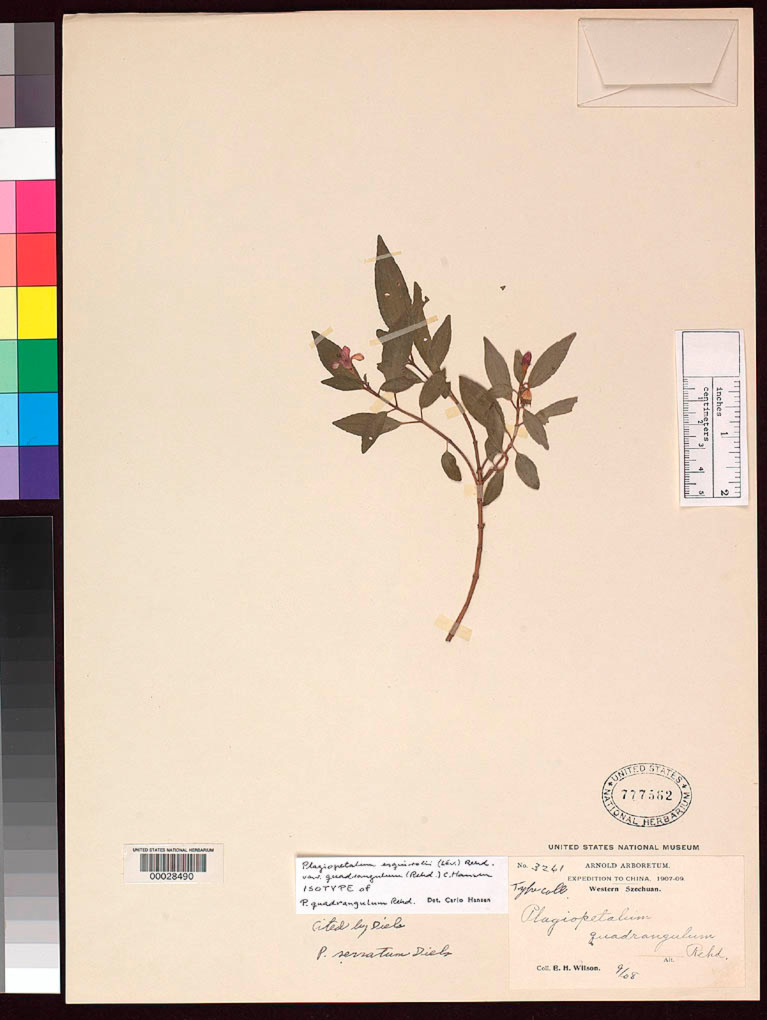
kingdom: Plantae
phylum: Tracheophyta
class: Magnoliopsida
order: Myrtales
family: Melastomataceae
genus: Plagiopetalum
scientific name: Plagiopetalum quadrangulum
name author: Rehder in Sarg.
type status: Isotype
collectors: E. H. Wilson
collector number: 3261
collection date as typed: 09 Jun 1908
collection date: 1908-06-09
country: China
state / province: Sichuan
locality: Hungya Hsien.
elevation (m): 600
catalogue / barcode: US 777562